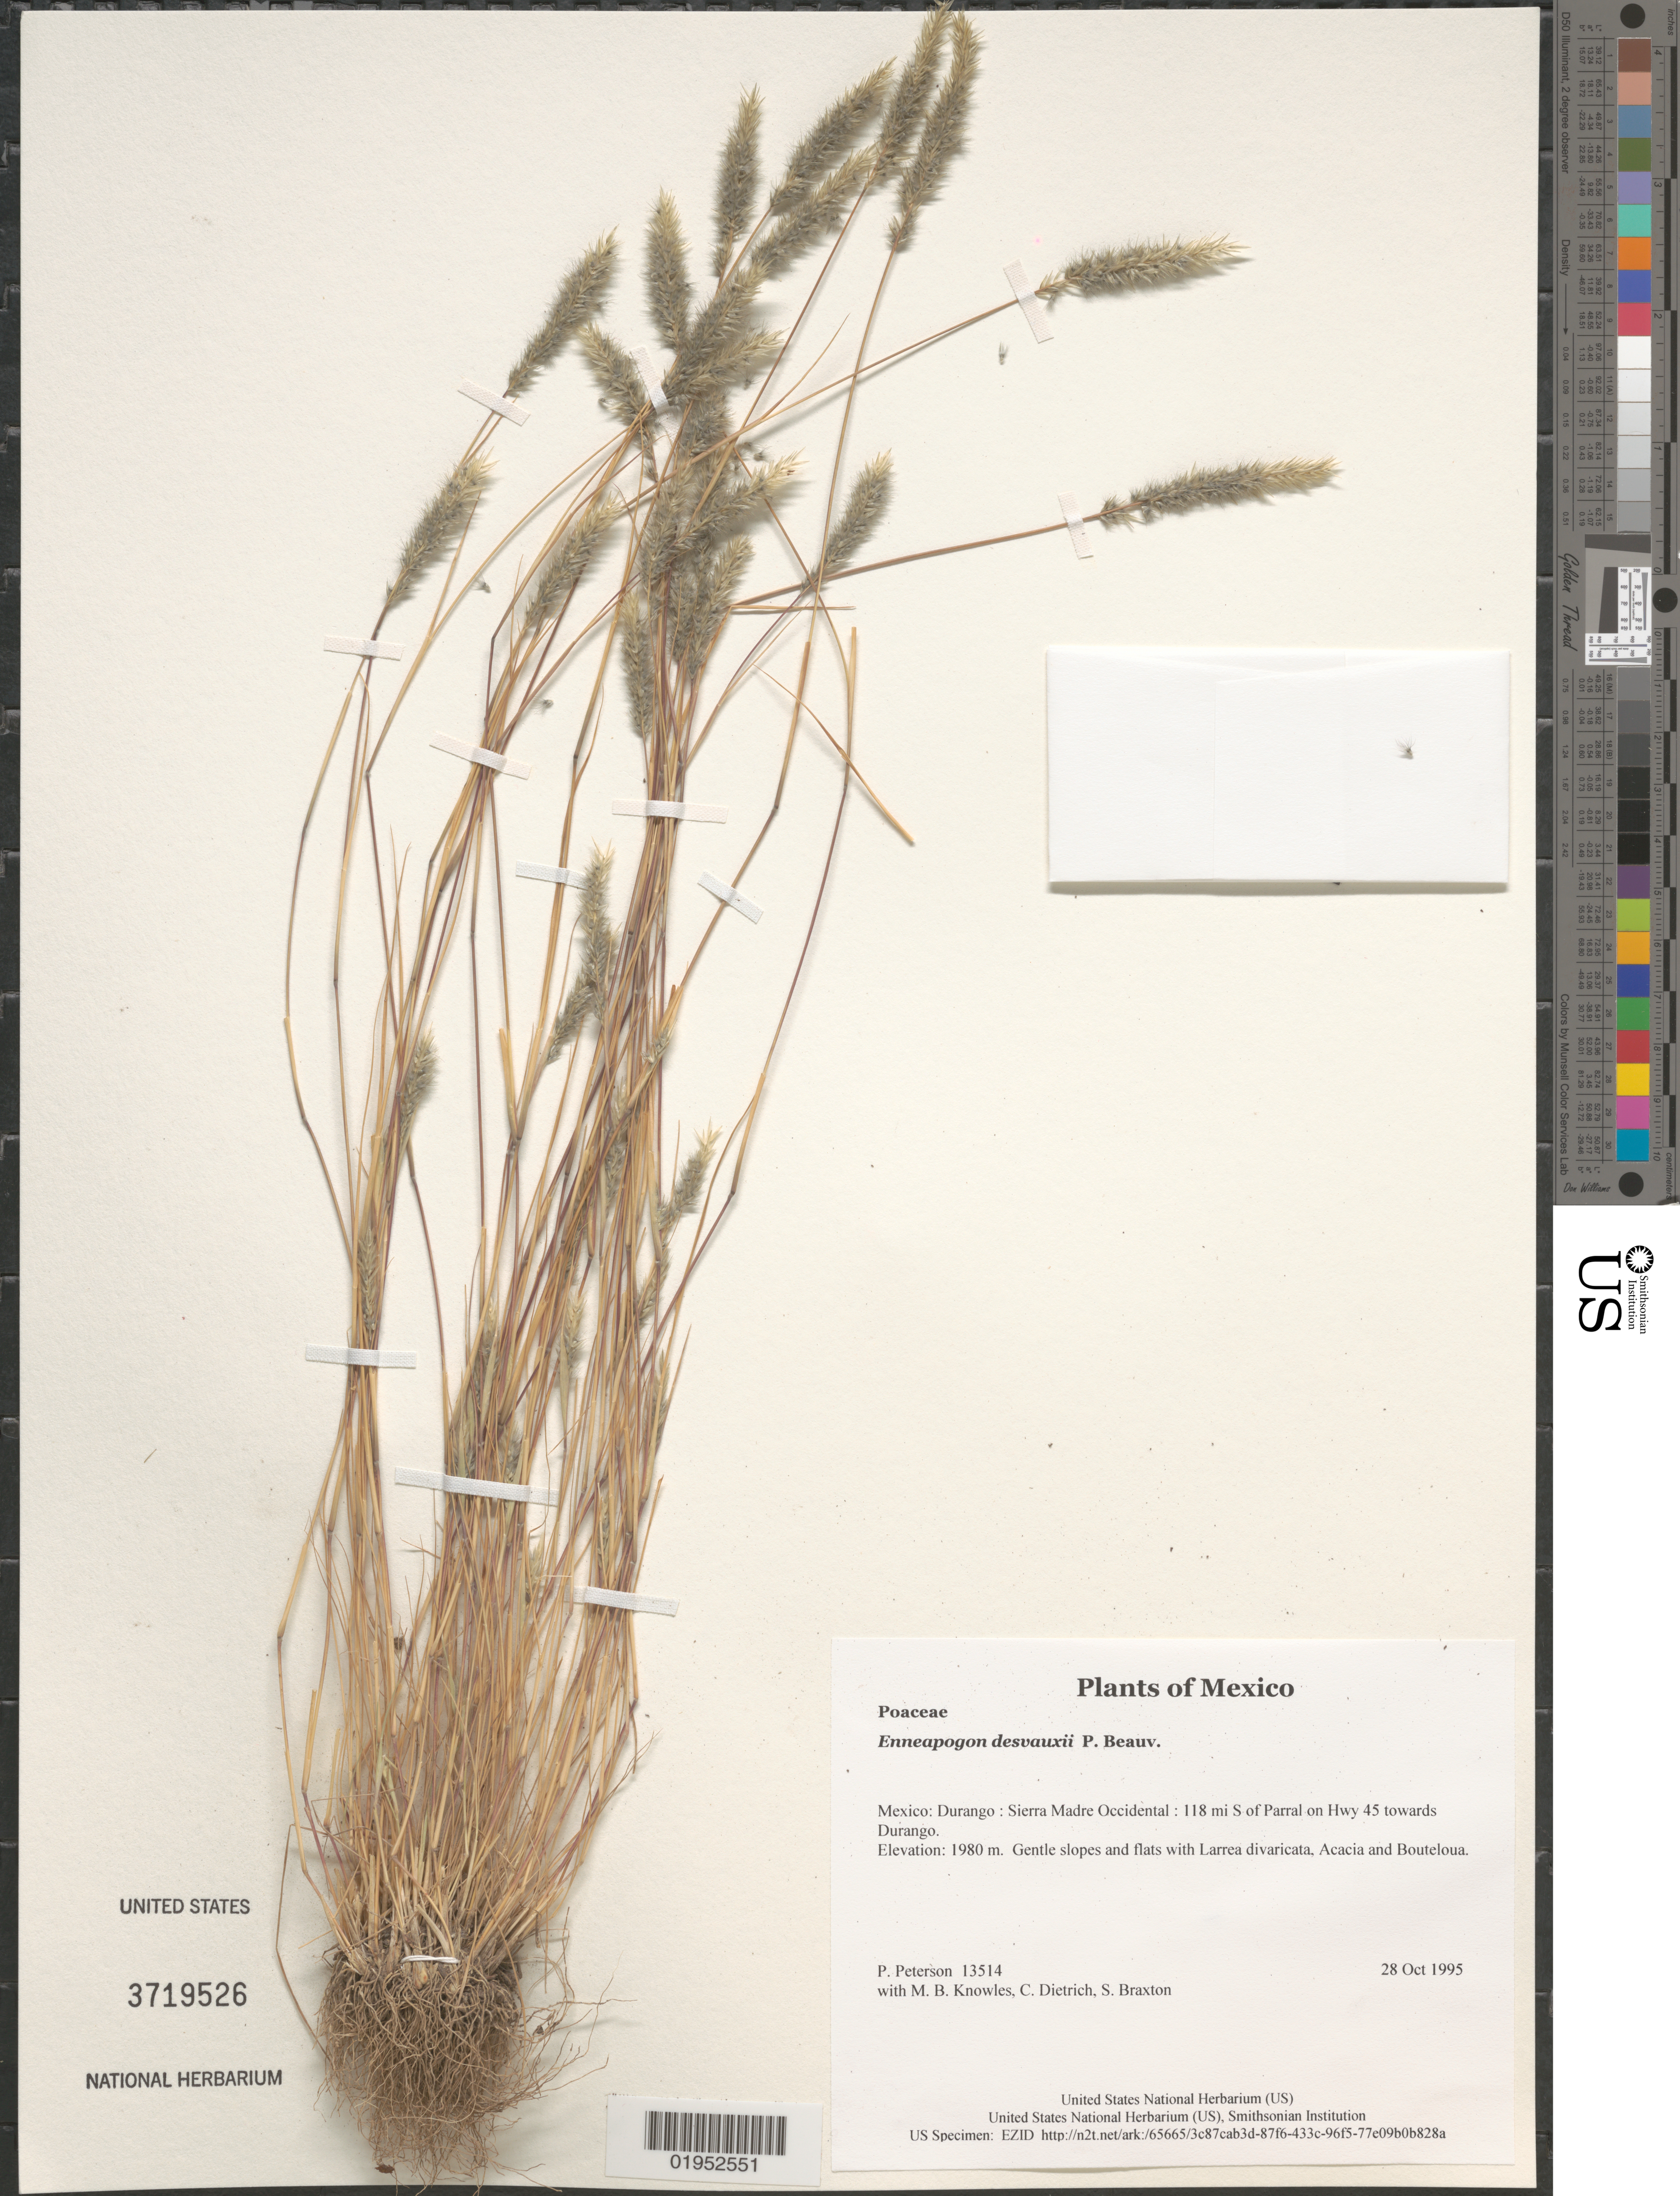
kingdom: Plantae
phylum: Tracheophyta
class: Liliopsida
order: Poales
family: Poaceae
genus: Enneapogon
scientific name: Enneapogon desvauxii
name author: P. Beauv.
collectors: P. M. Peterson, M. B. Knowles, C. Dietrich & S. Braxton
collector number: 13514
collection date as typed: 28 Oct 1995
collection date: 1995-10-28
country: Mexico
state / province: Durango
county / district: Sierra Madre Occidental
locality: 118 mi S of Parral on Hwy 45 towards Durango.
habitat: Gentle slopes and flats with Larrea divaricata, Acacia and Bouteloua.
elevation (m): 1980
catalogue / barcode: US 3719526